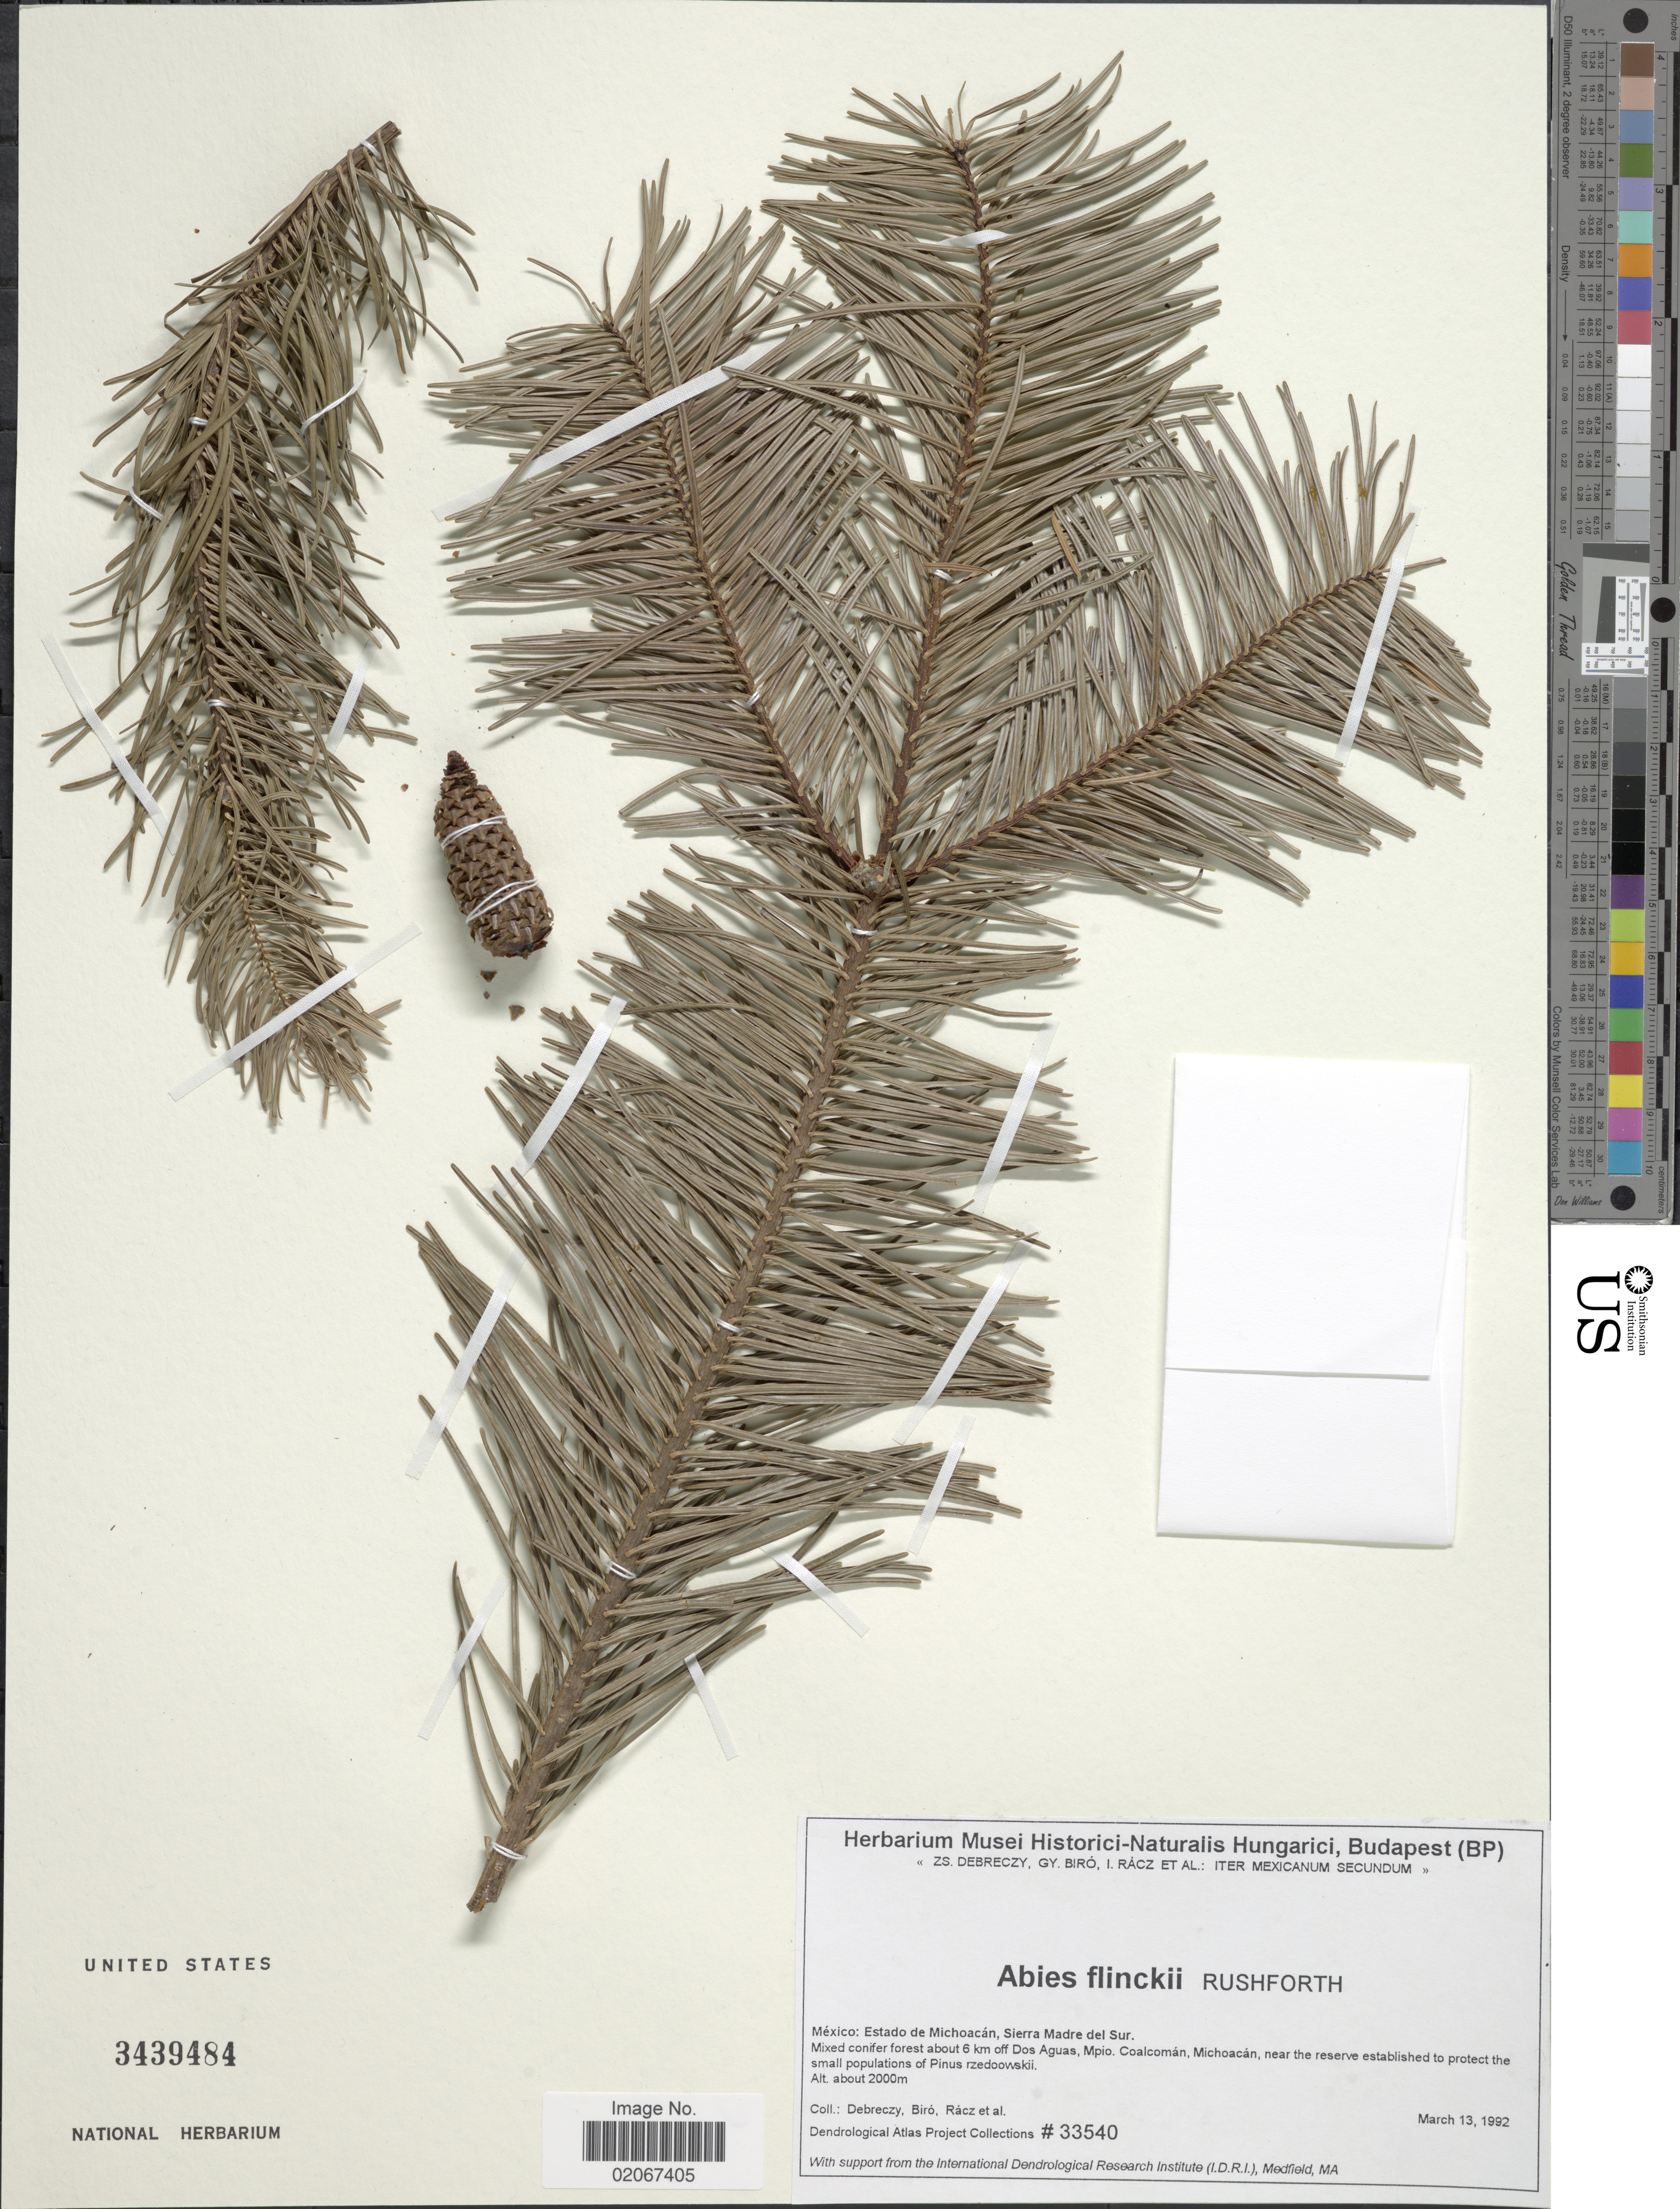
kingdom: Plantae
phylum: Tracheophyta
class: Pinopsida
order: Pinales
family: Pinaceae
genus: Abies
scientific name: Abies flinckii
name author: Rushforth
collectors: Debreczy, Biro, Rácz & et al.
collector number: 33540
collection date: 1992-03-13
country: Mexico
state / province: Michoacán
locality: México: Estado de Michoacán, Sierra Madre del Sur.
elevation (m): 2000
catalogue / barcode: US 3439484